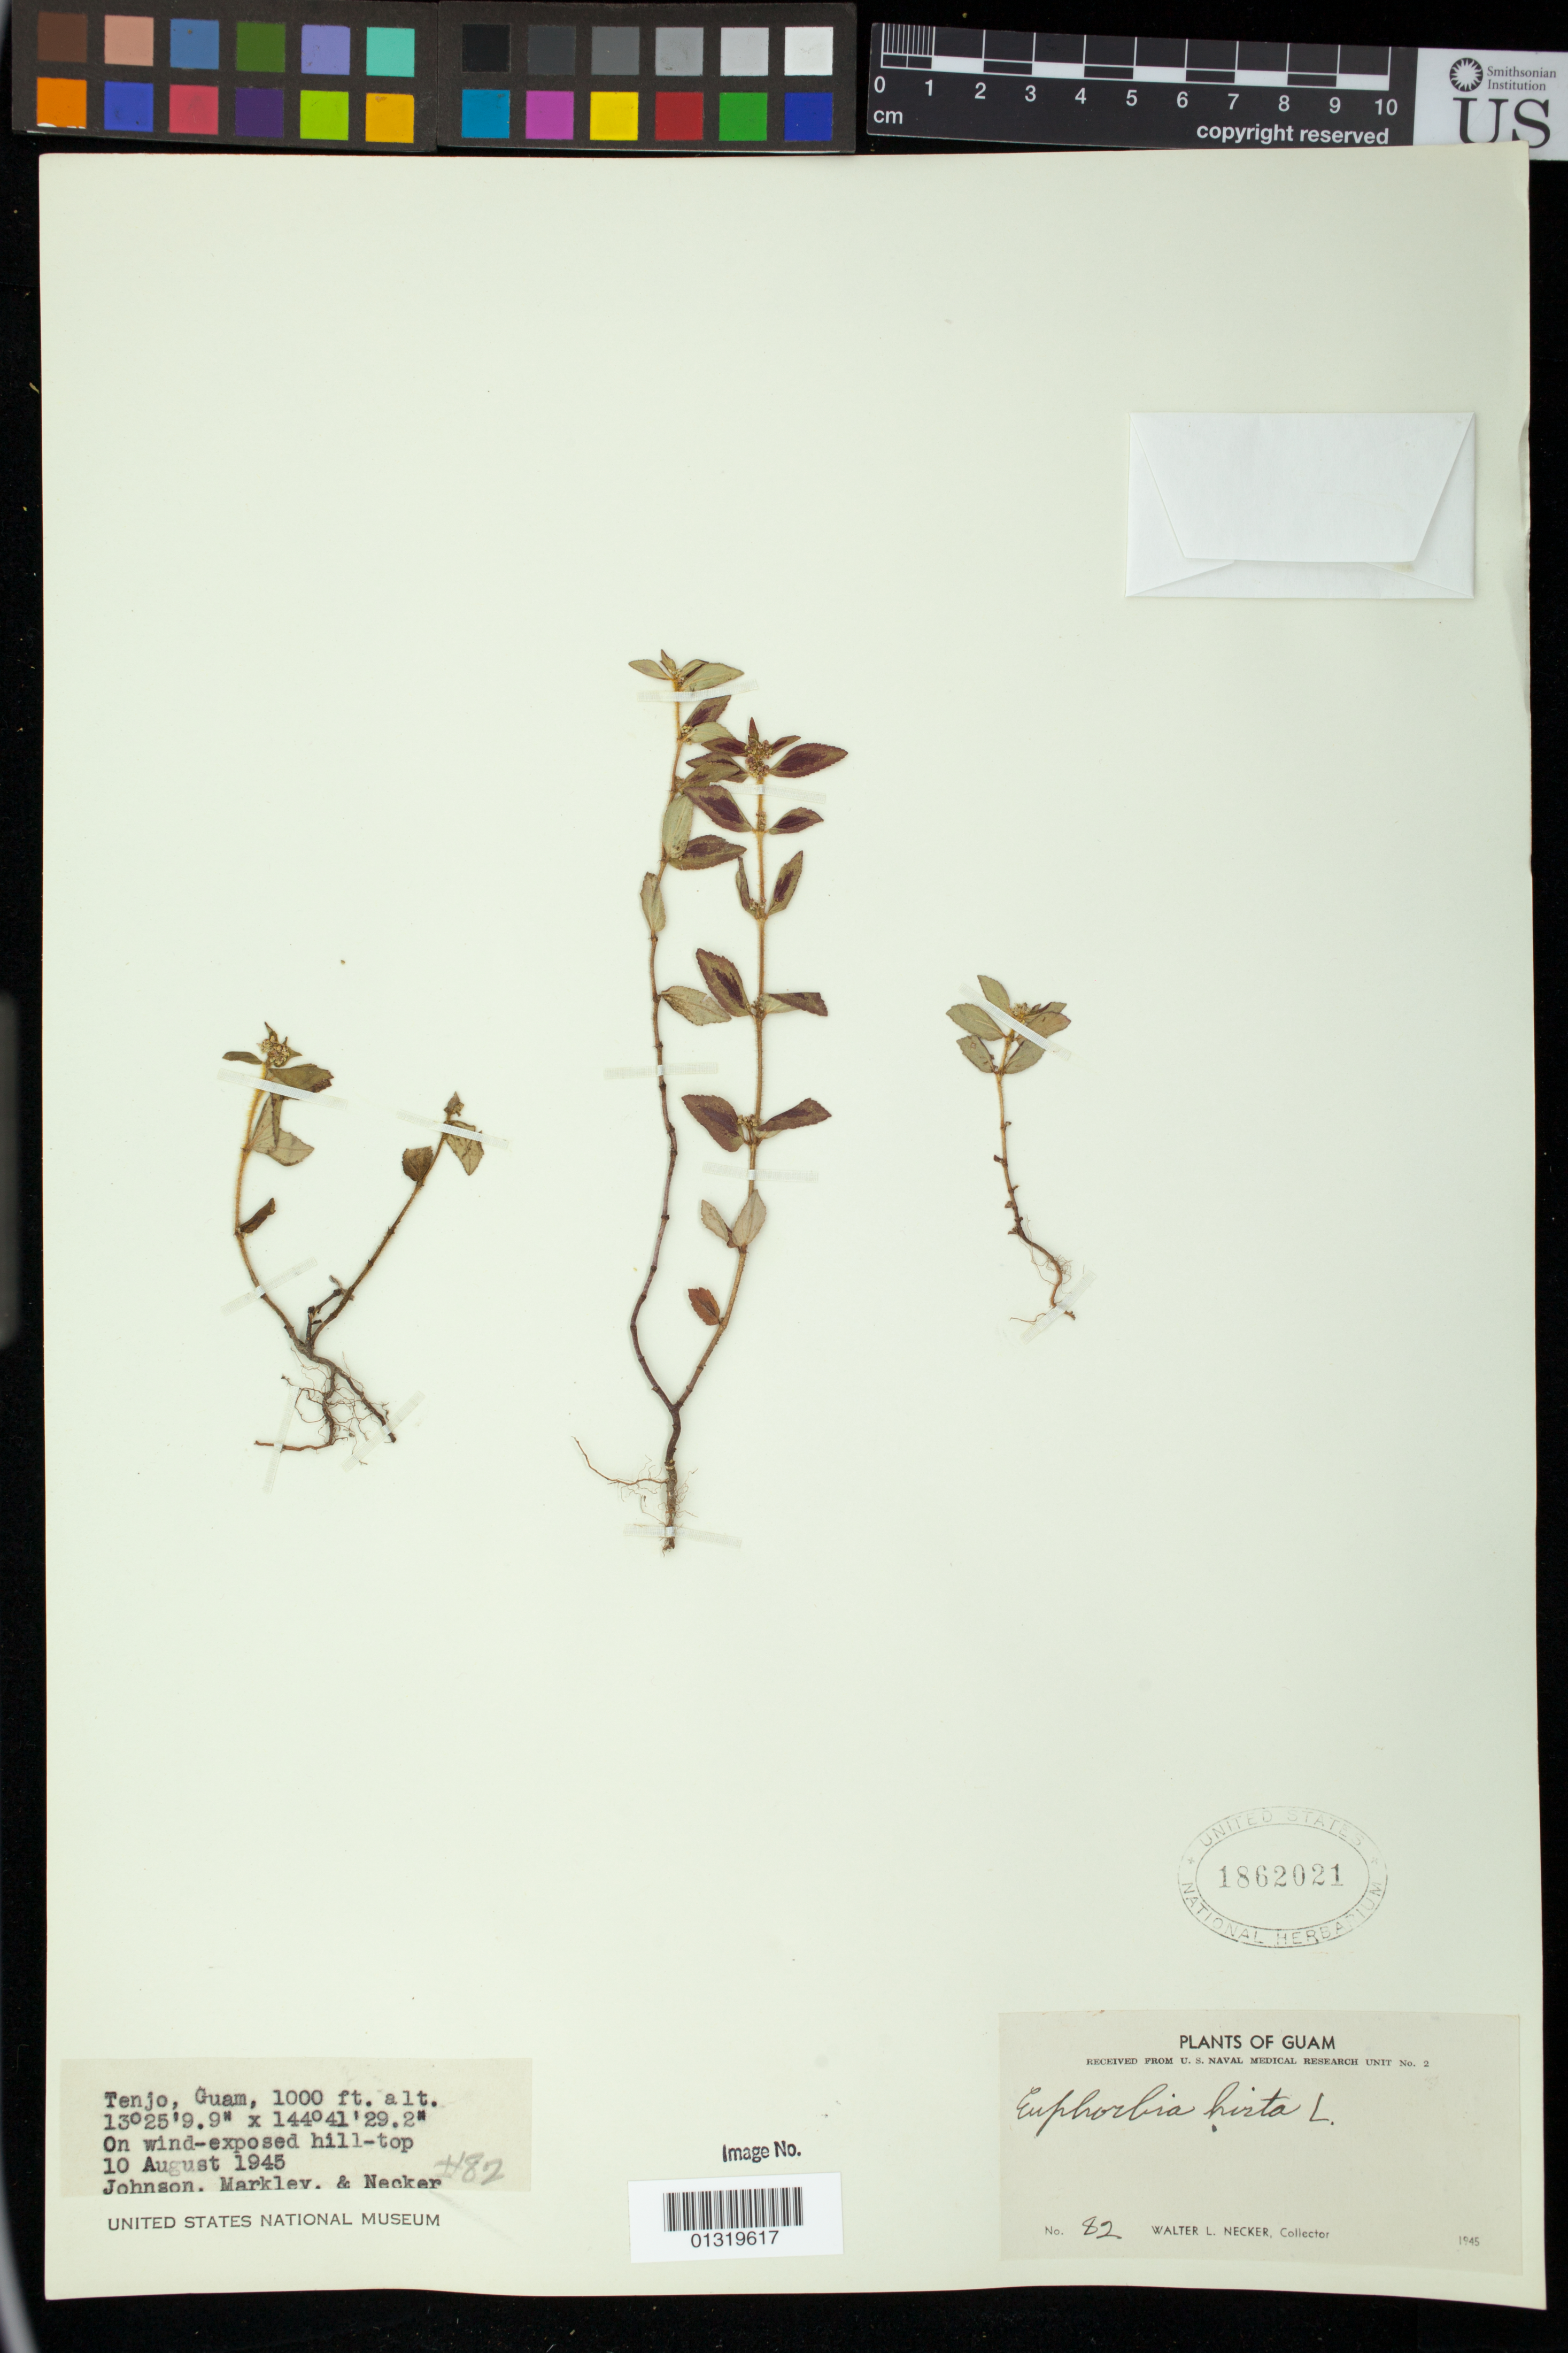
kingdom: Plantae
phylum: Tracheophyta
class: Magnoliopsida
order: Malpighiales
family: Euphorbiaceae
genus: Euphorbia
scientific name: Euphorbia hirta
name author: L.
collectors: W. L. Necker, D.H. Johnson & R. Markley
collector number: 82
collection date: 1945-08-10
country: Guam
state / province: Piti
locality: Tenjo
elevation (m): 305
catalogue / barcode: US 1862021